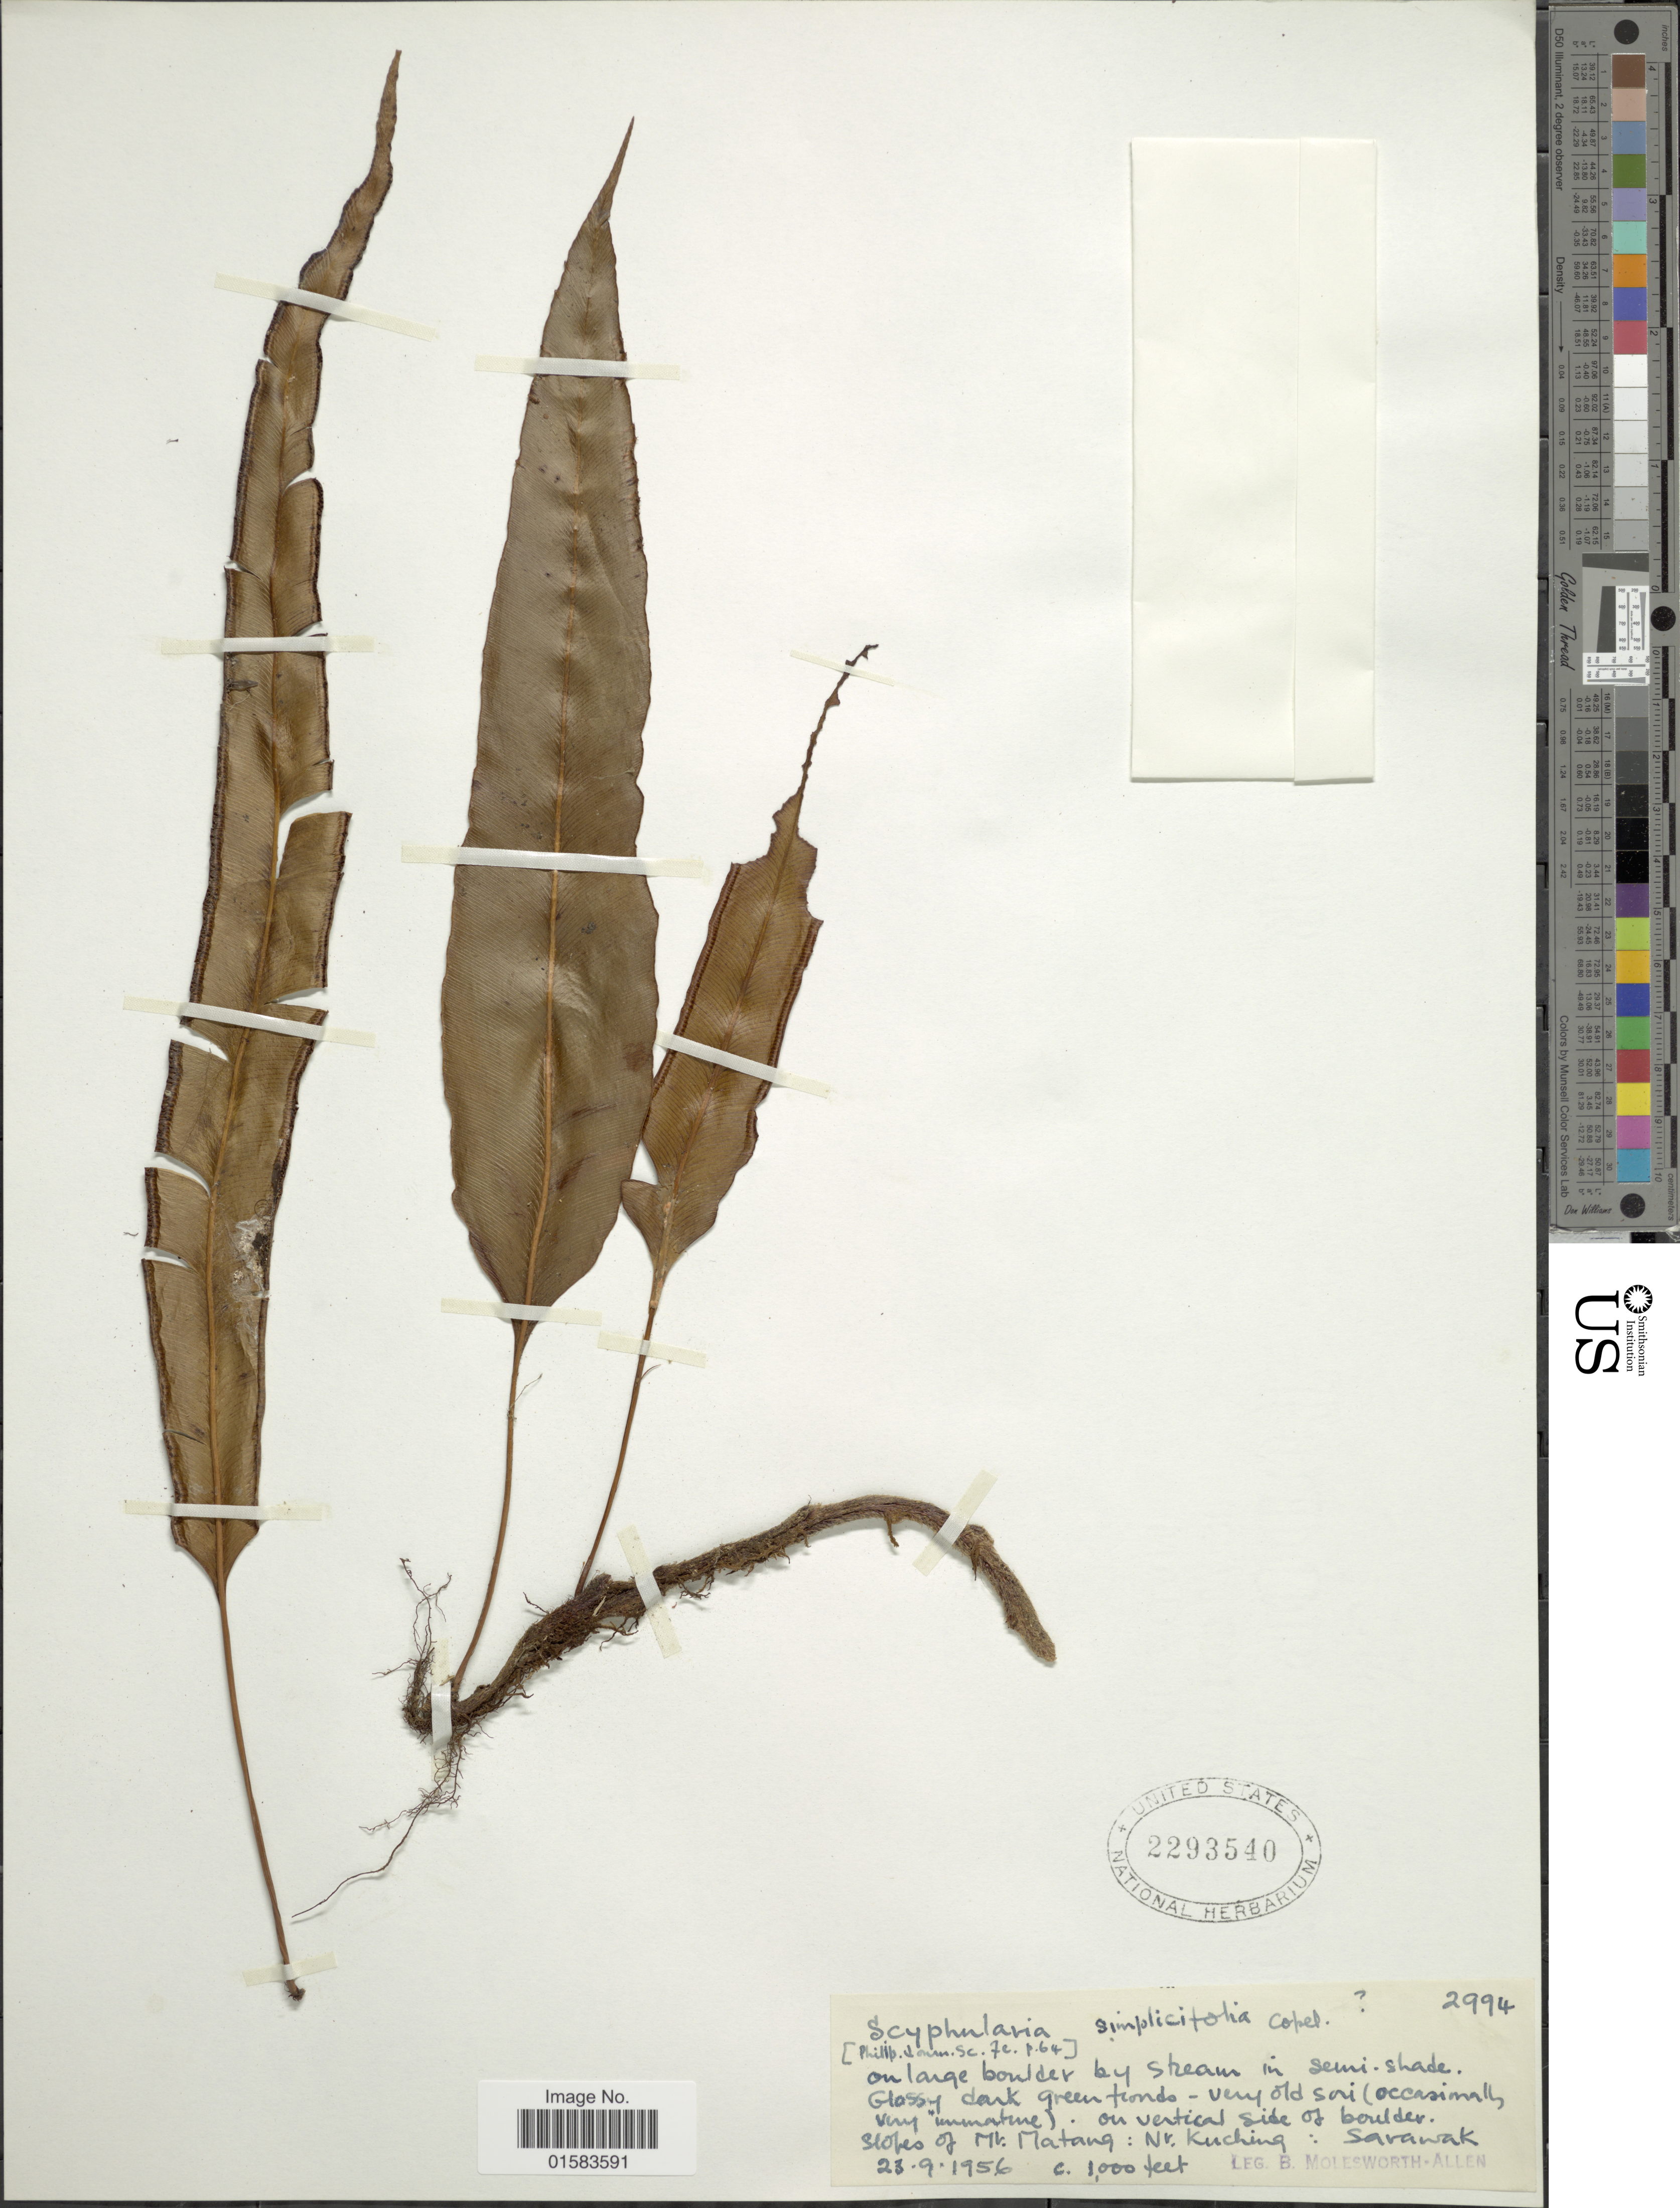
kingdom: Plantae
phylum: Tracheophyta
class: Polypodiopsida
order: Polypodiales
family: Davalliaceae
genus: Davallia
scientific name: Davallia triphylla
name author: Hook.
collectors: B. E. G. Molesworth-Allen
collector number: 2994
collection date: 1956-09-23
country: Malaysia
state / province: Sarawak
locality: Slopes of Mt. Martang: nr Kuching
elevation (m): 305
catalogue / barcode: US 2293540